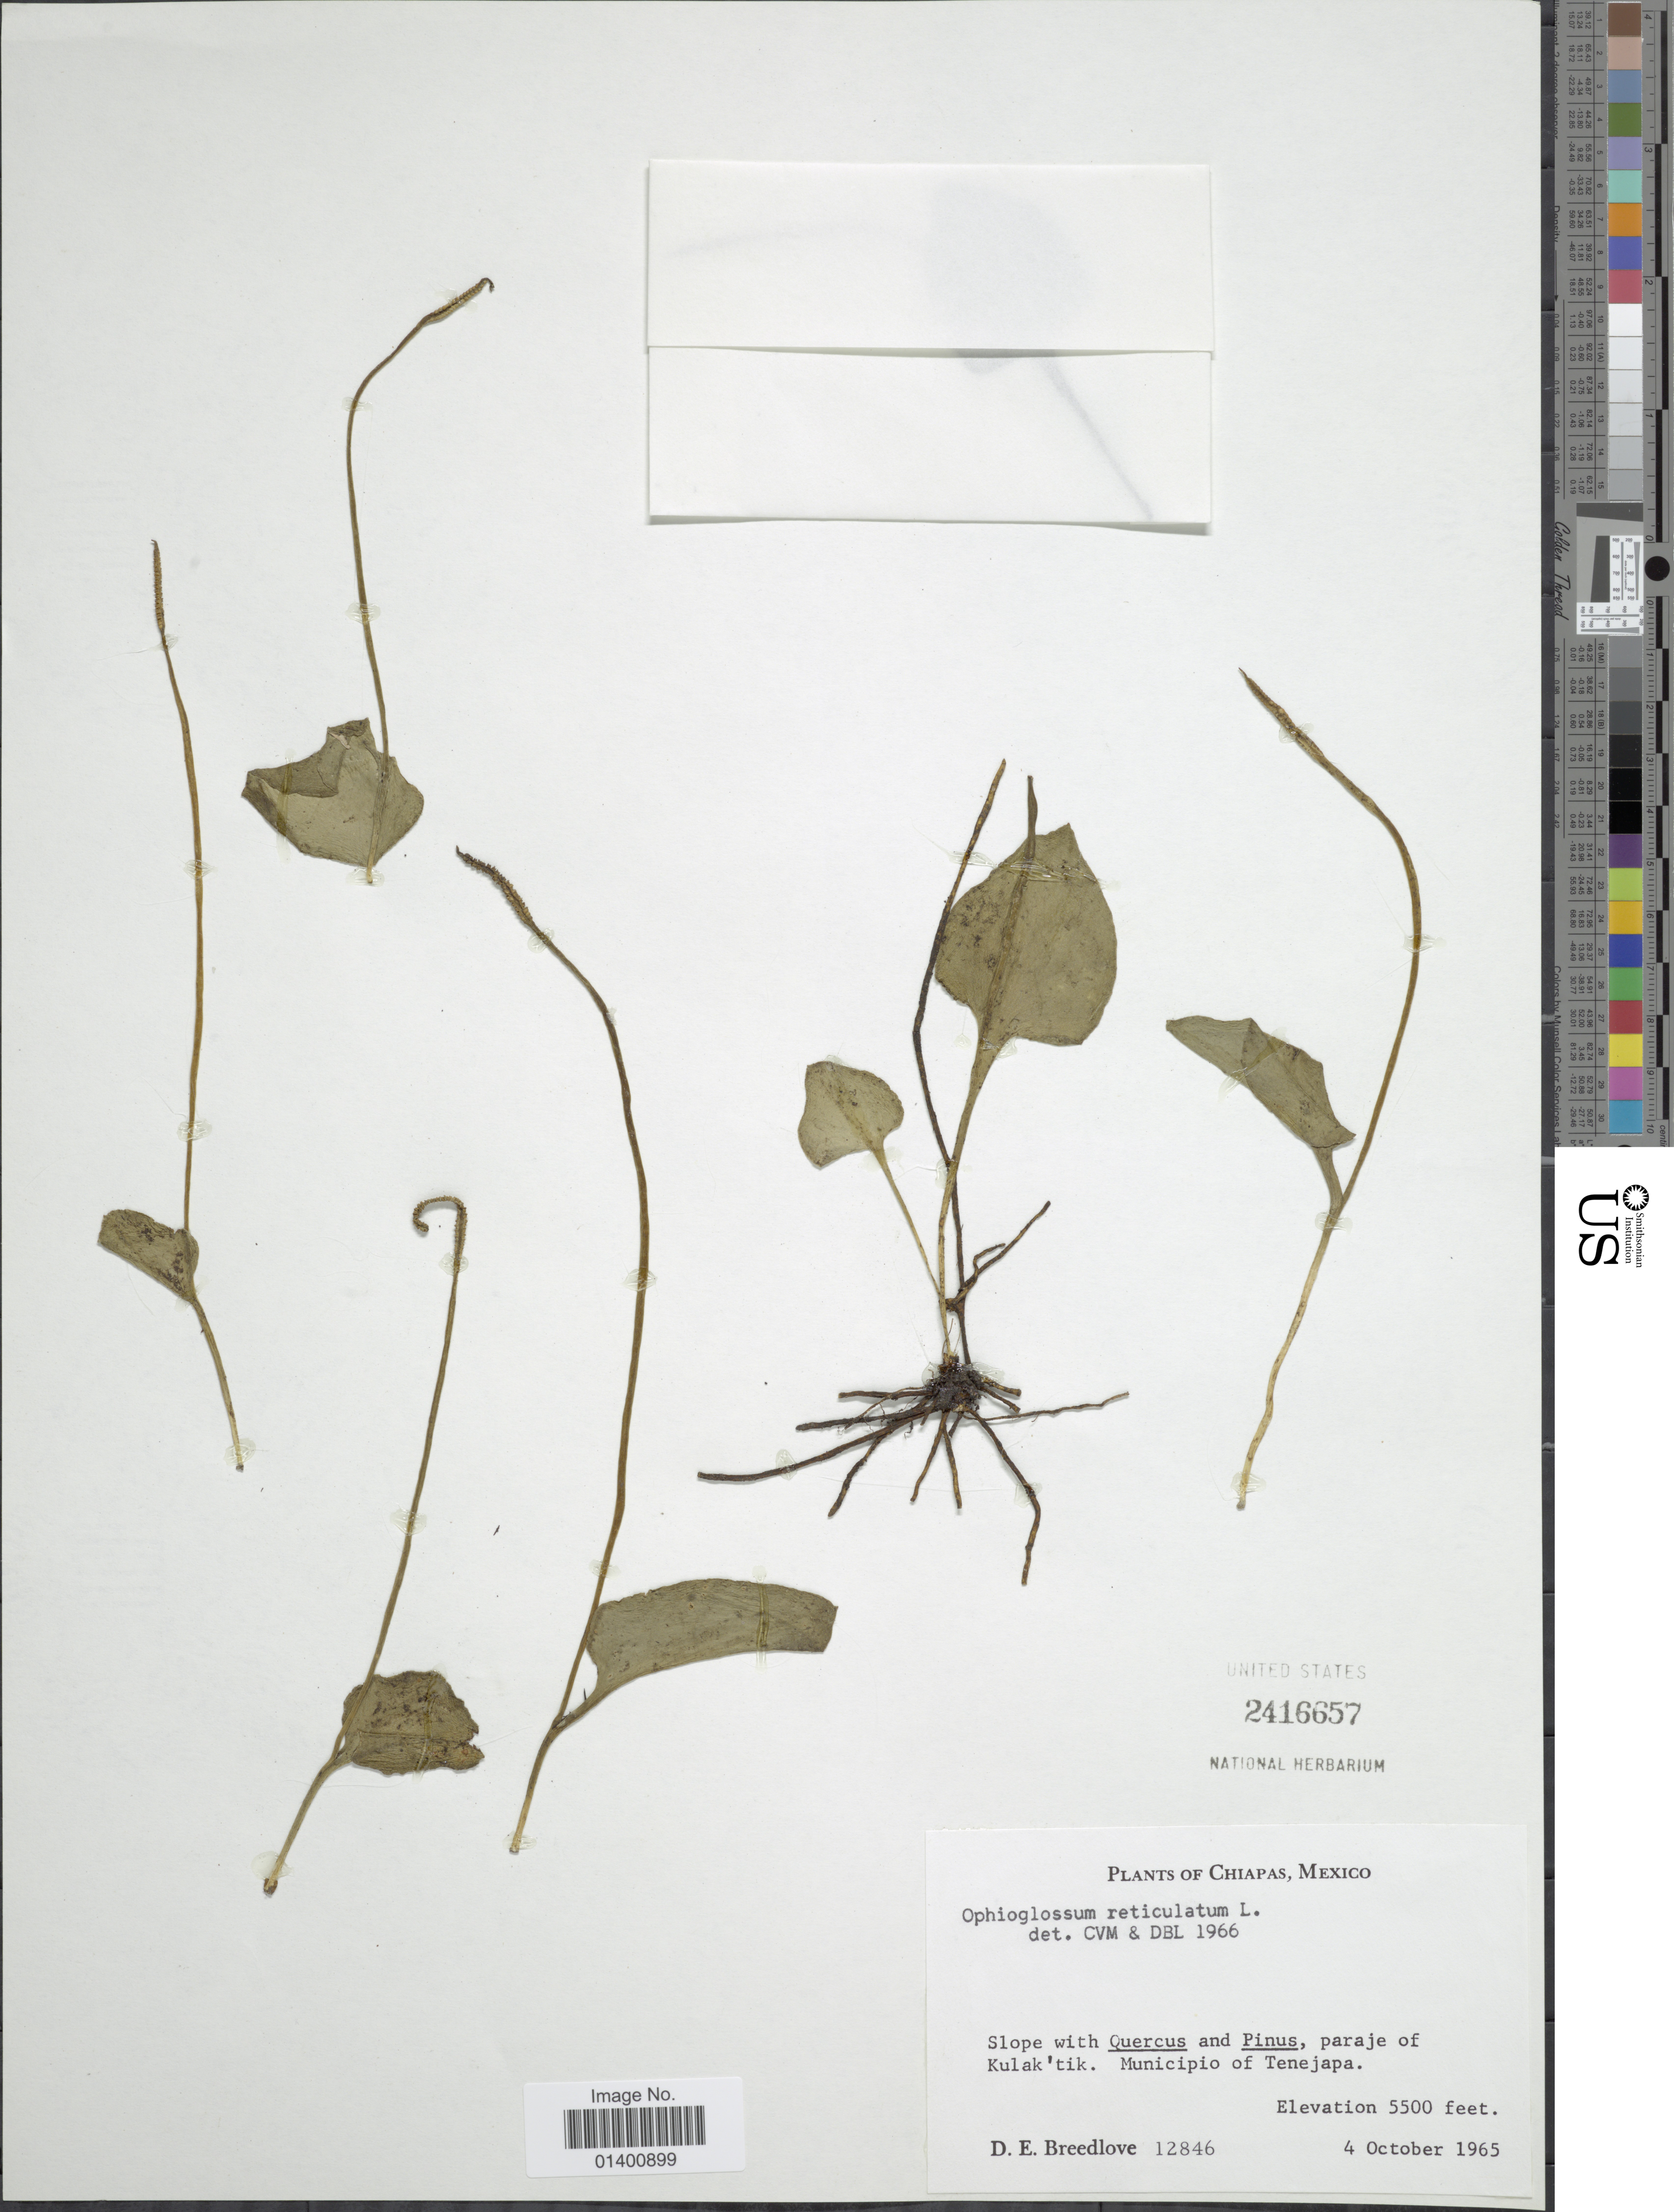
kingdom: Plantae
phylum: Tracheophyta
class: Polypodiopsida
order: Ophioglossales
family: Ophioglossaceae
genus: Ophioglossum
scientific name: Ophioglossum reticulatum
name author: L.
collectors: D. E. Breedlove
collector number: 12846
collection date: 1965-10-04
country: Mexico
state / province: Chiapas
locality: Paraje of Kulak'tik, Municipio of Tenejapa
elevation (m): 1676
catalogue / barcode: US 2416657